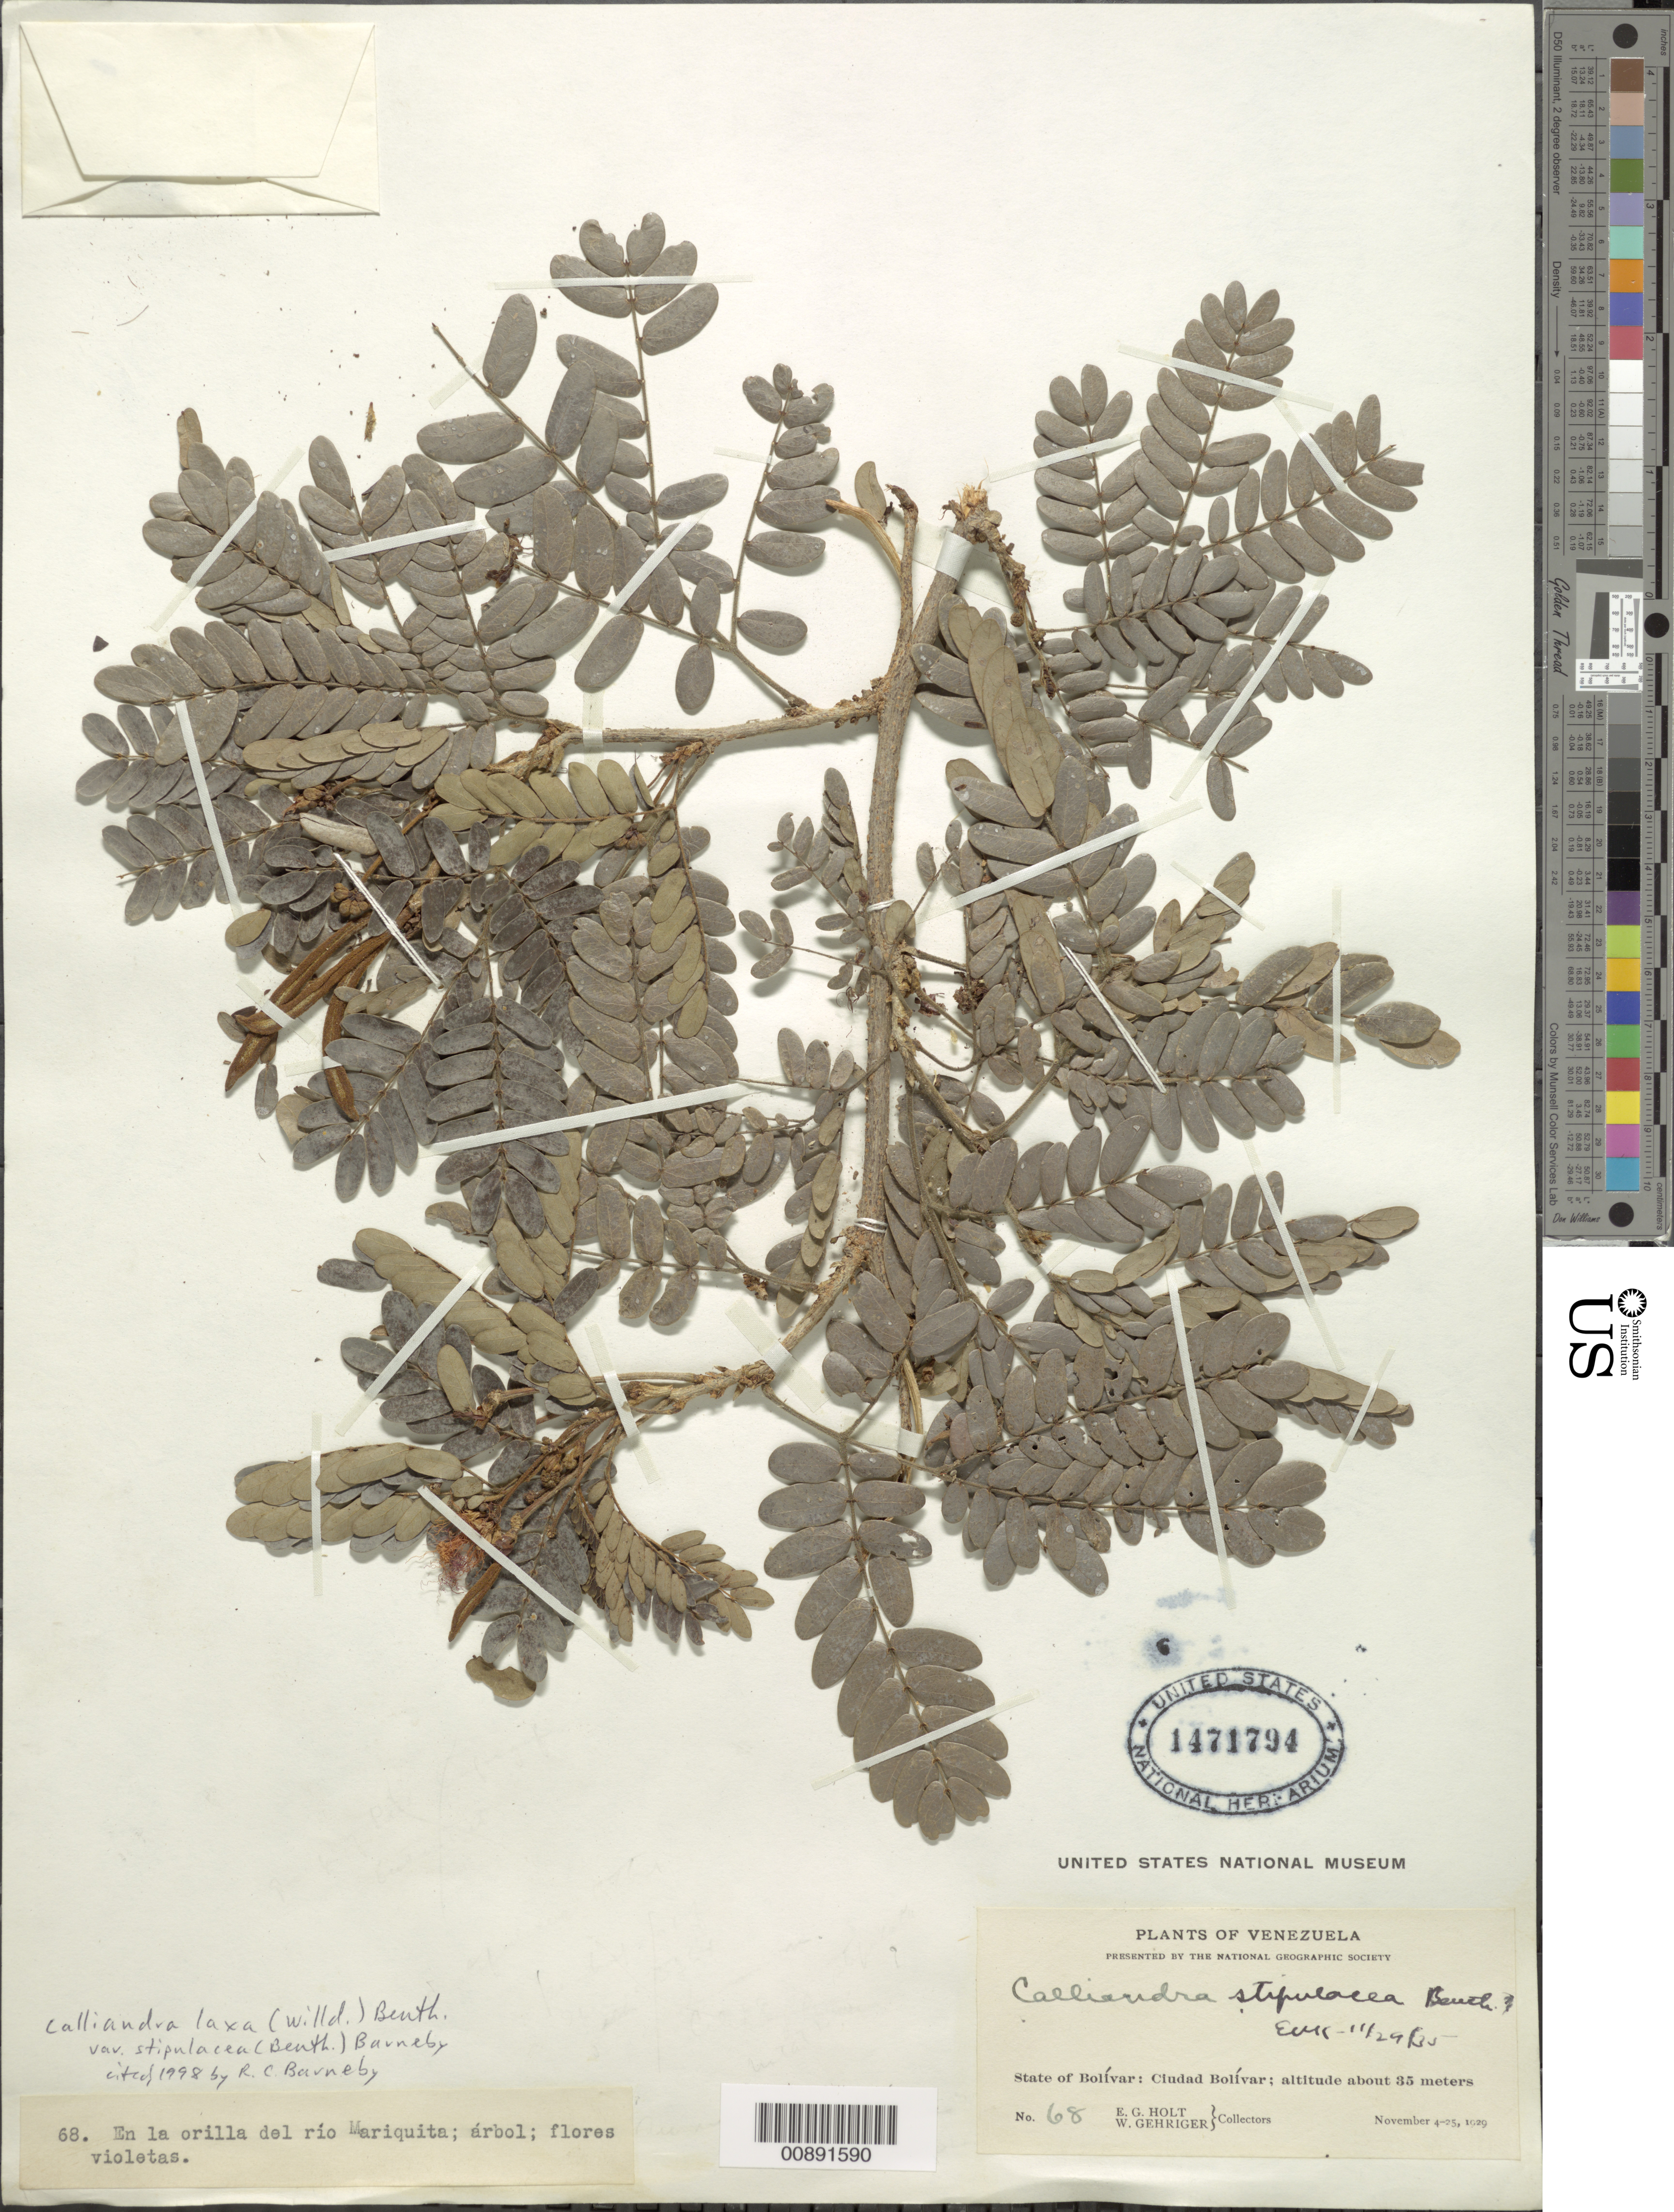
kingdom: Plantae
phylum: Tracheophyta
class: Magnoliopsida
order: Fabales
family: Fabaceae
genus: Calliandra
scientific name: Calliandra laxa var. stipulacea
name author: (Benth.) Barneby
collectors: E. Holt & W. Gehriger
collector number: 68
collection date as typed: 4-Nov-29 to 25-Nov-29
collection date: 1929-11-04/1929-11-25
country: Venezuela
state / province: Bolívar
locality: Ciudad Bolívar, Rio Mariquita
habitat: orilla del rio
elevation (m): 35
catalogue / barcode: US 1471794